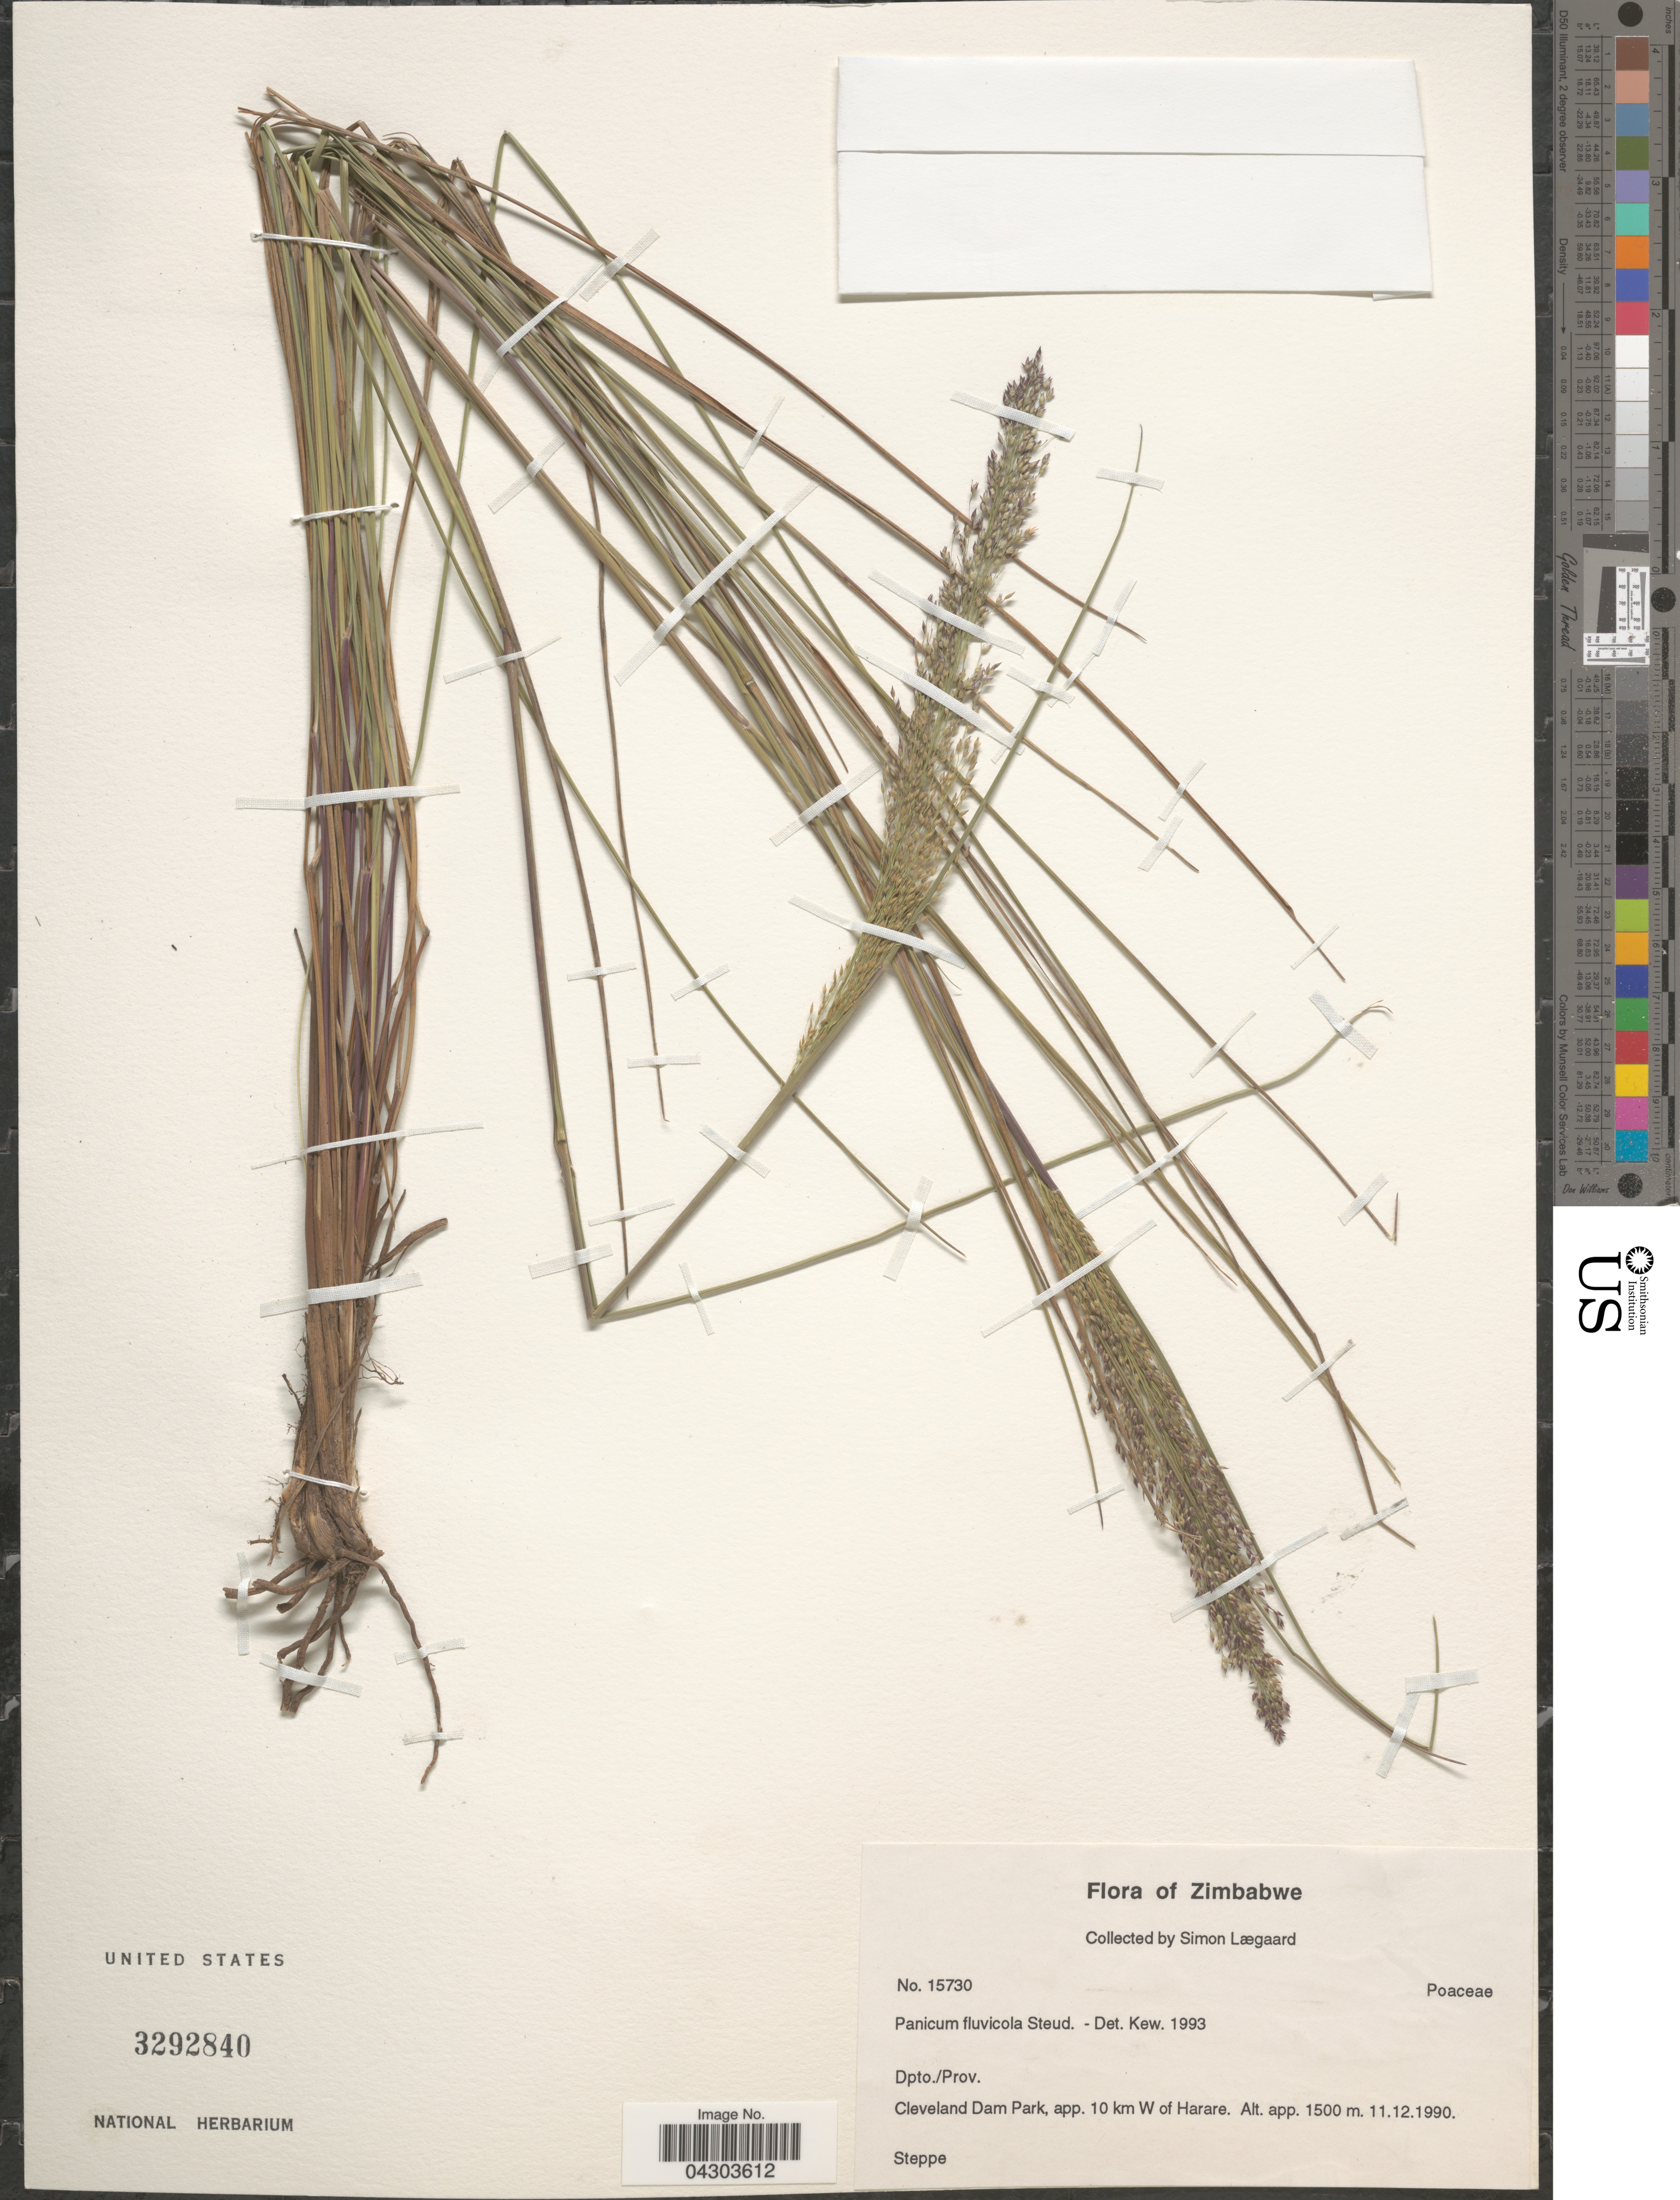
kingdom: Plantae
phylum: Tracheophyta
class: Liliopsida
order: Poales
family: Poaceae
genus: Panicum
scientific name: Panicum fluviicola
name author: Steud.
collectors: S. Lægaard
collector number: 15730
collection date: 1990-12-11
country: Zimbabwe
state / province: Harare (city)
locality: Dpto./Prov. Cleveland Dam Park, app. 10 km W of Harare.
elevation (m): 1500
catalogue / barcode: US 3292840